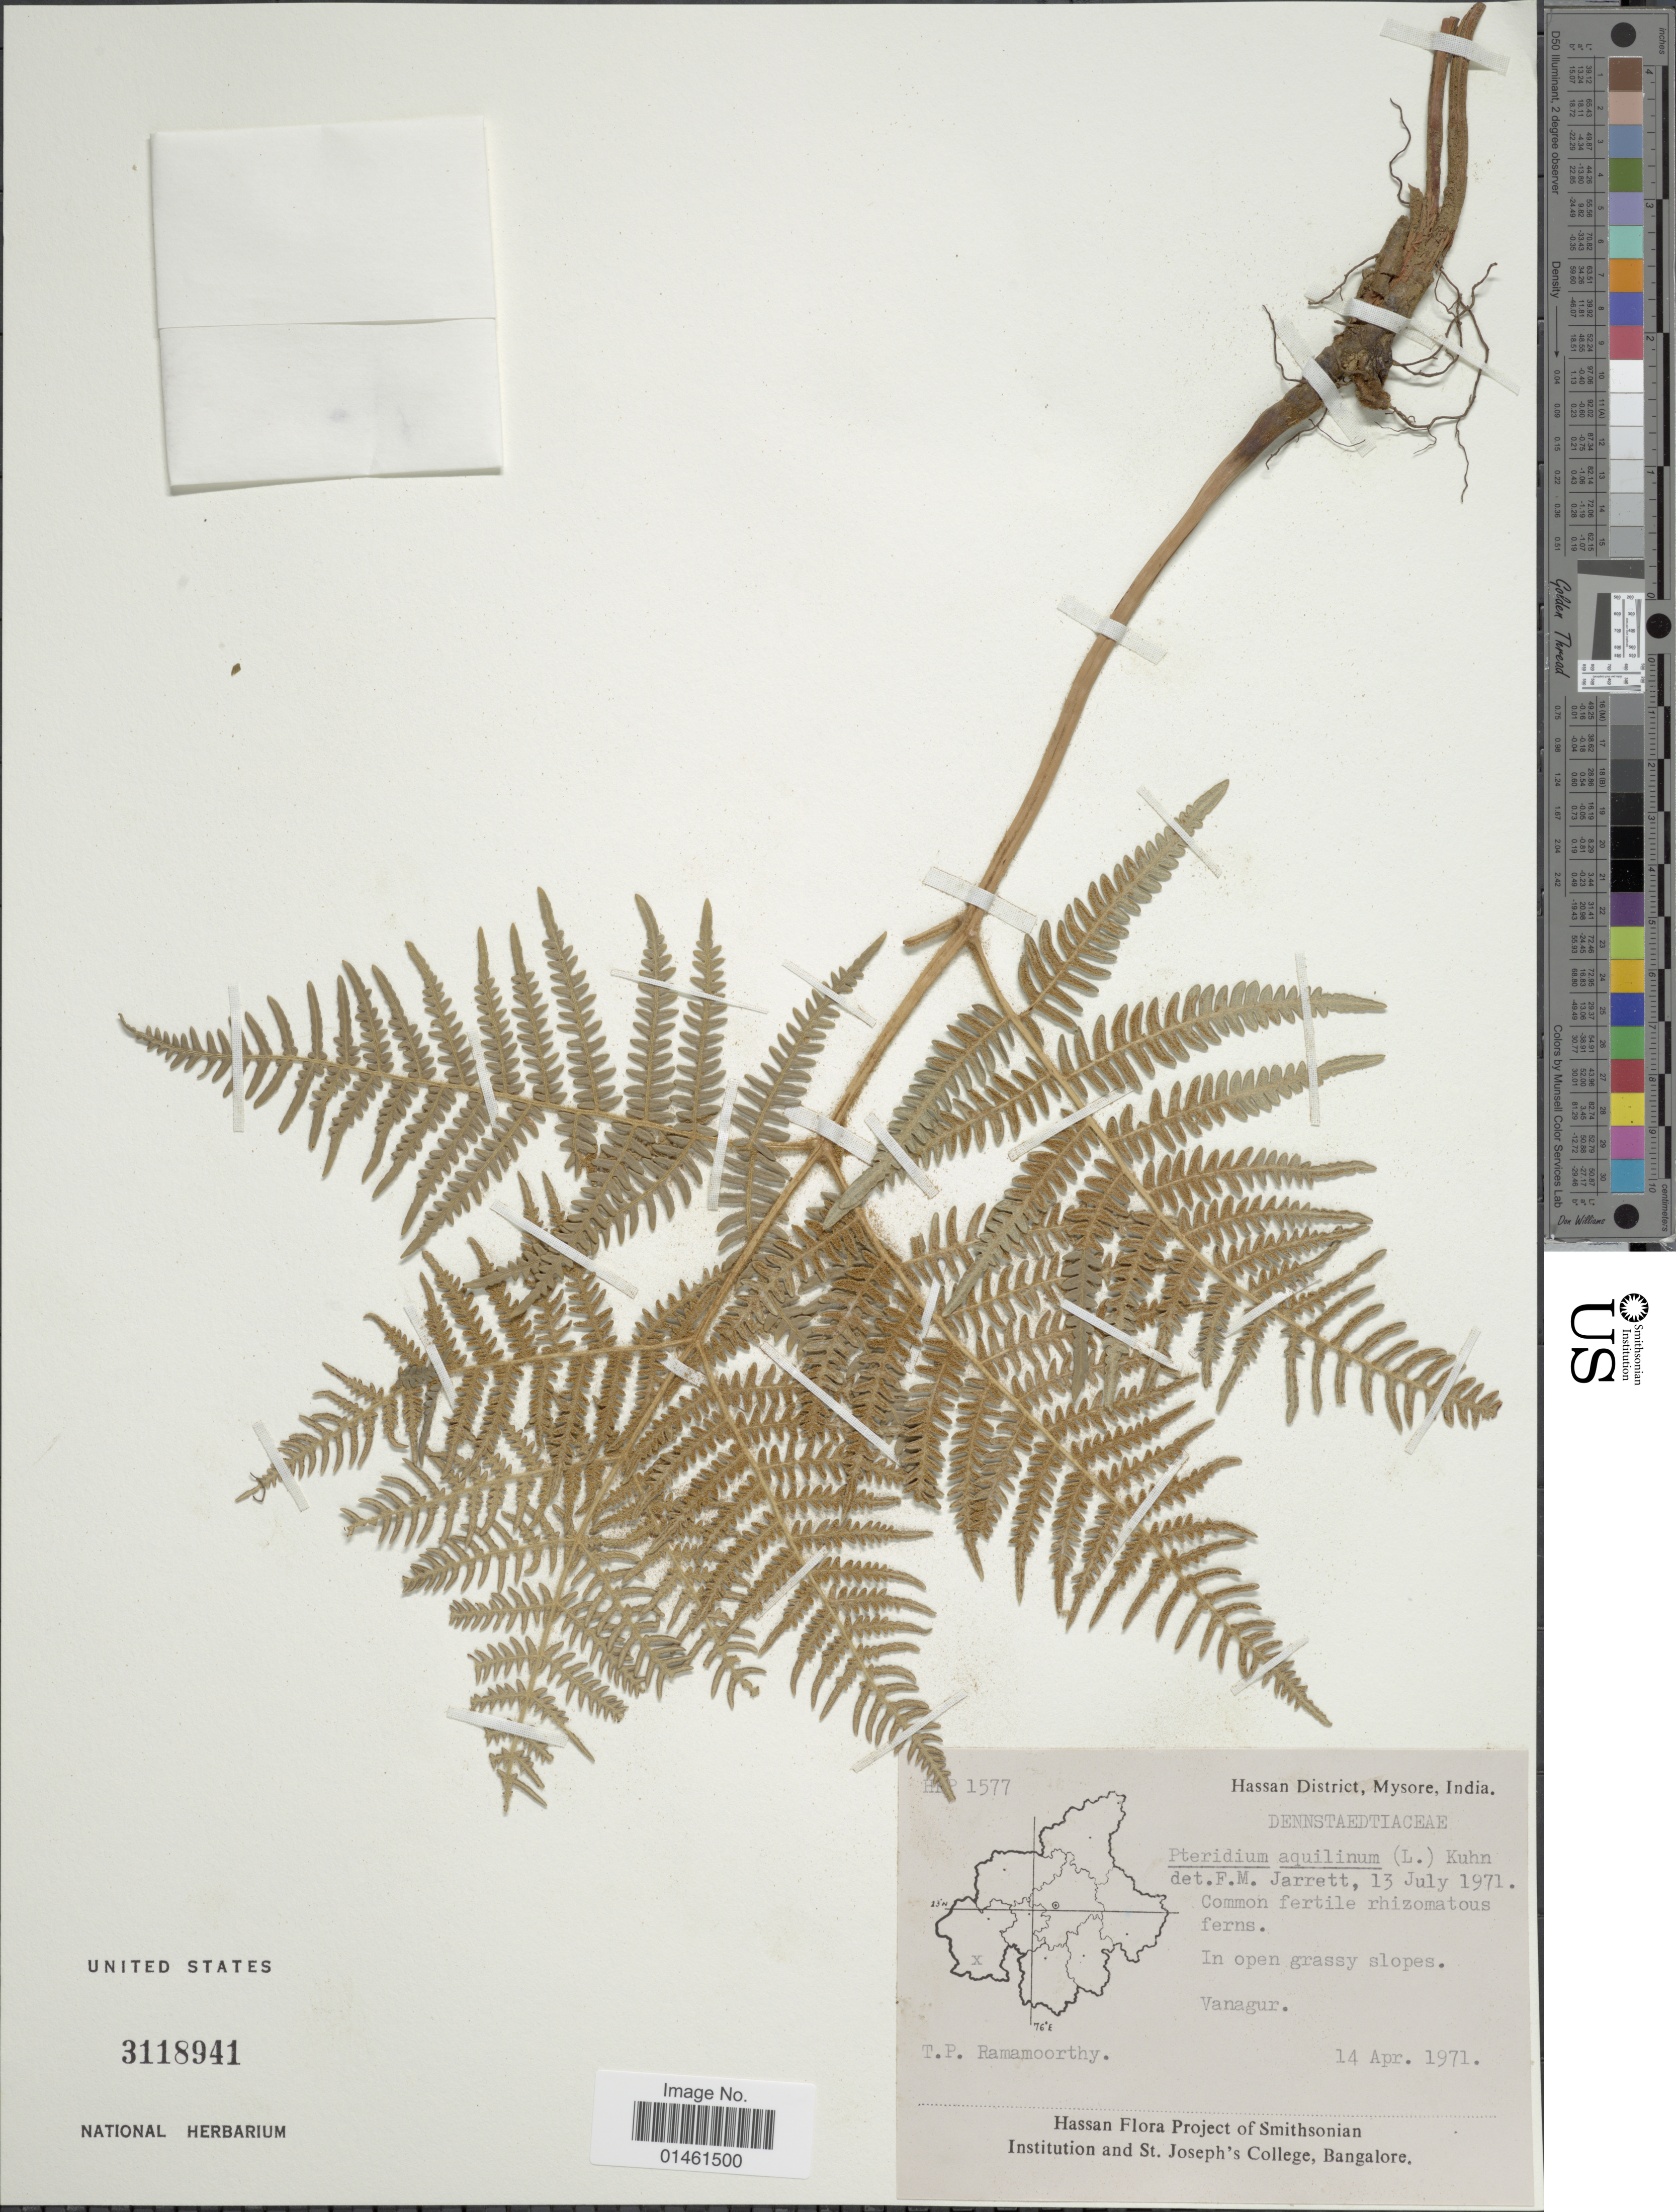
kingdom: Plantae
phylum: Tracheophyta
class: Polypodiopsida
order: Polypodiales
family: Dennstaedtiaceae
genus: Pteridium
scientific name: Pteridium aquilinum var. wightianum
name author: (J. Agardh) R.M. Tryon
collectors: T. P. Ramamoorthy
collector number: HFP 1577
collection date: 1971-04-14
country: India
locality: Hassan District, Mysore, India, Vanagur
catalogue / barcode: US 3118941